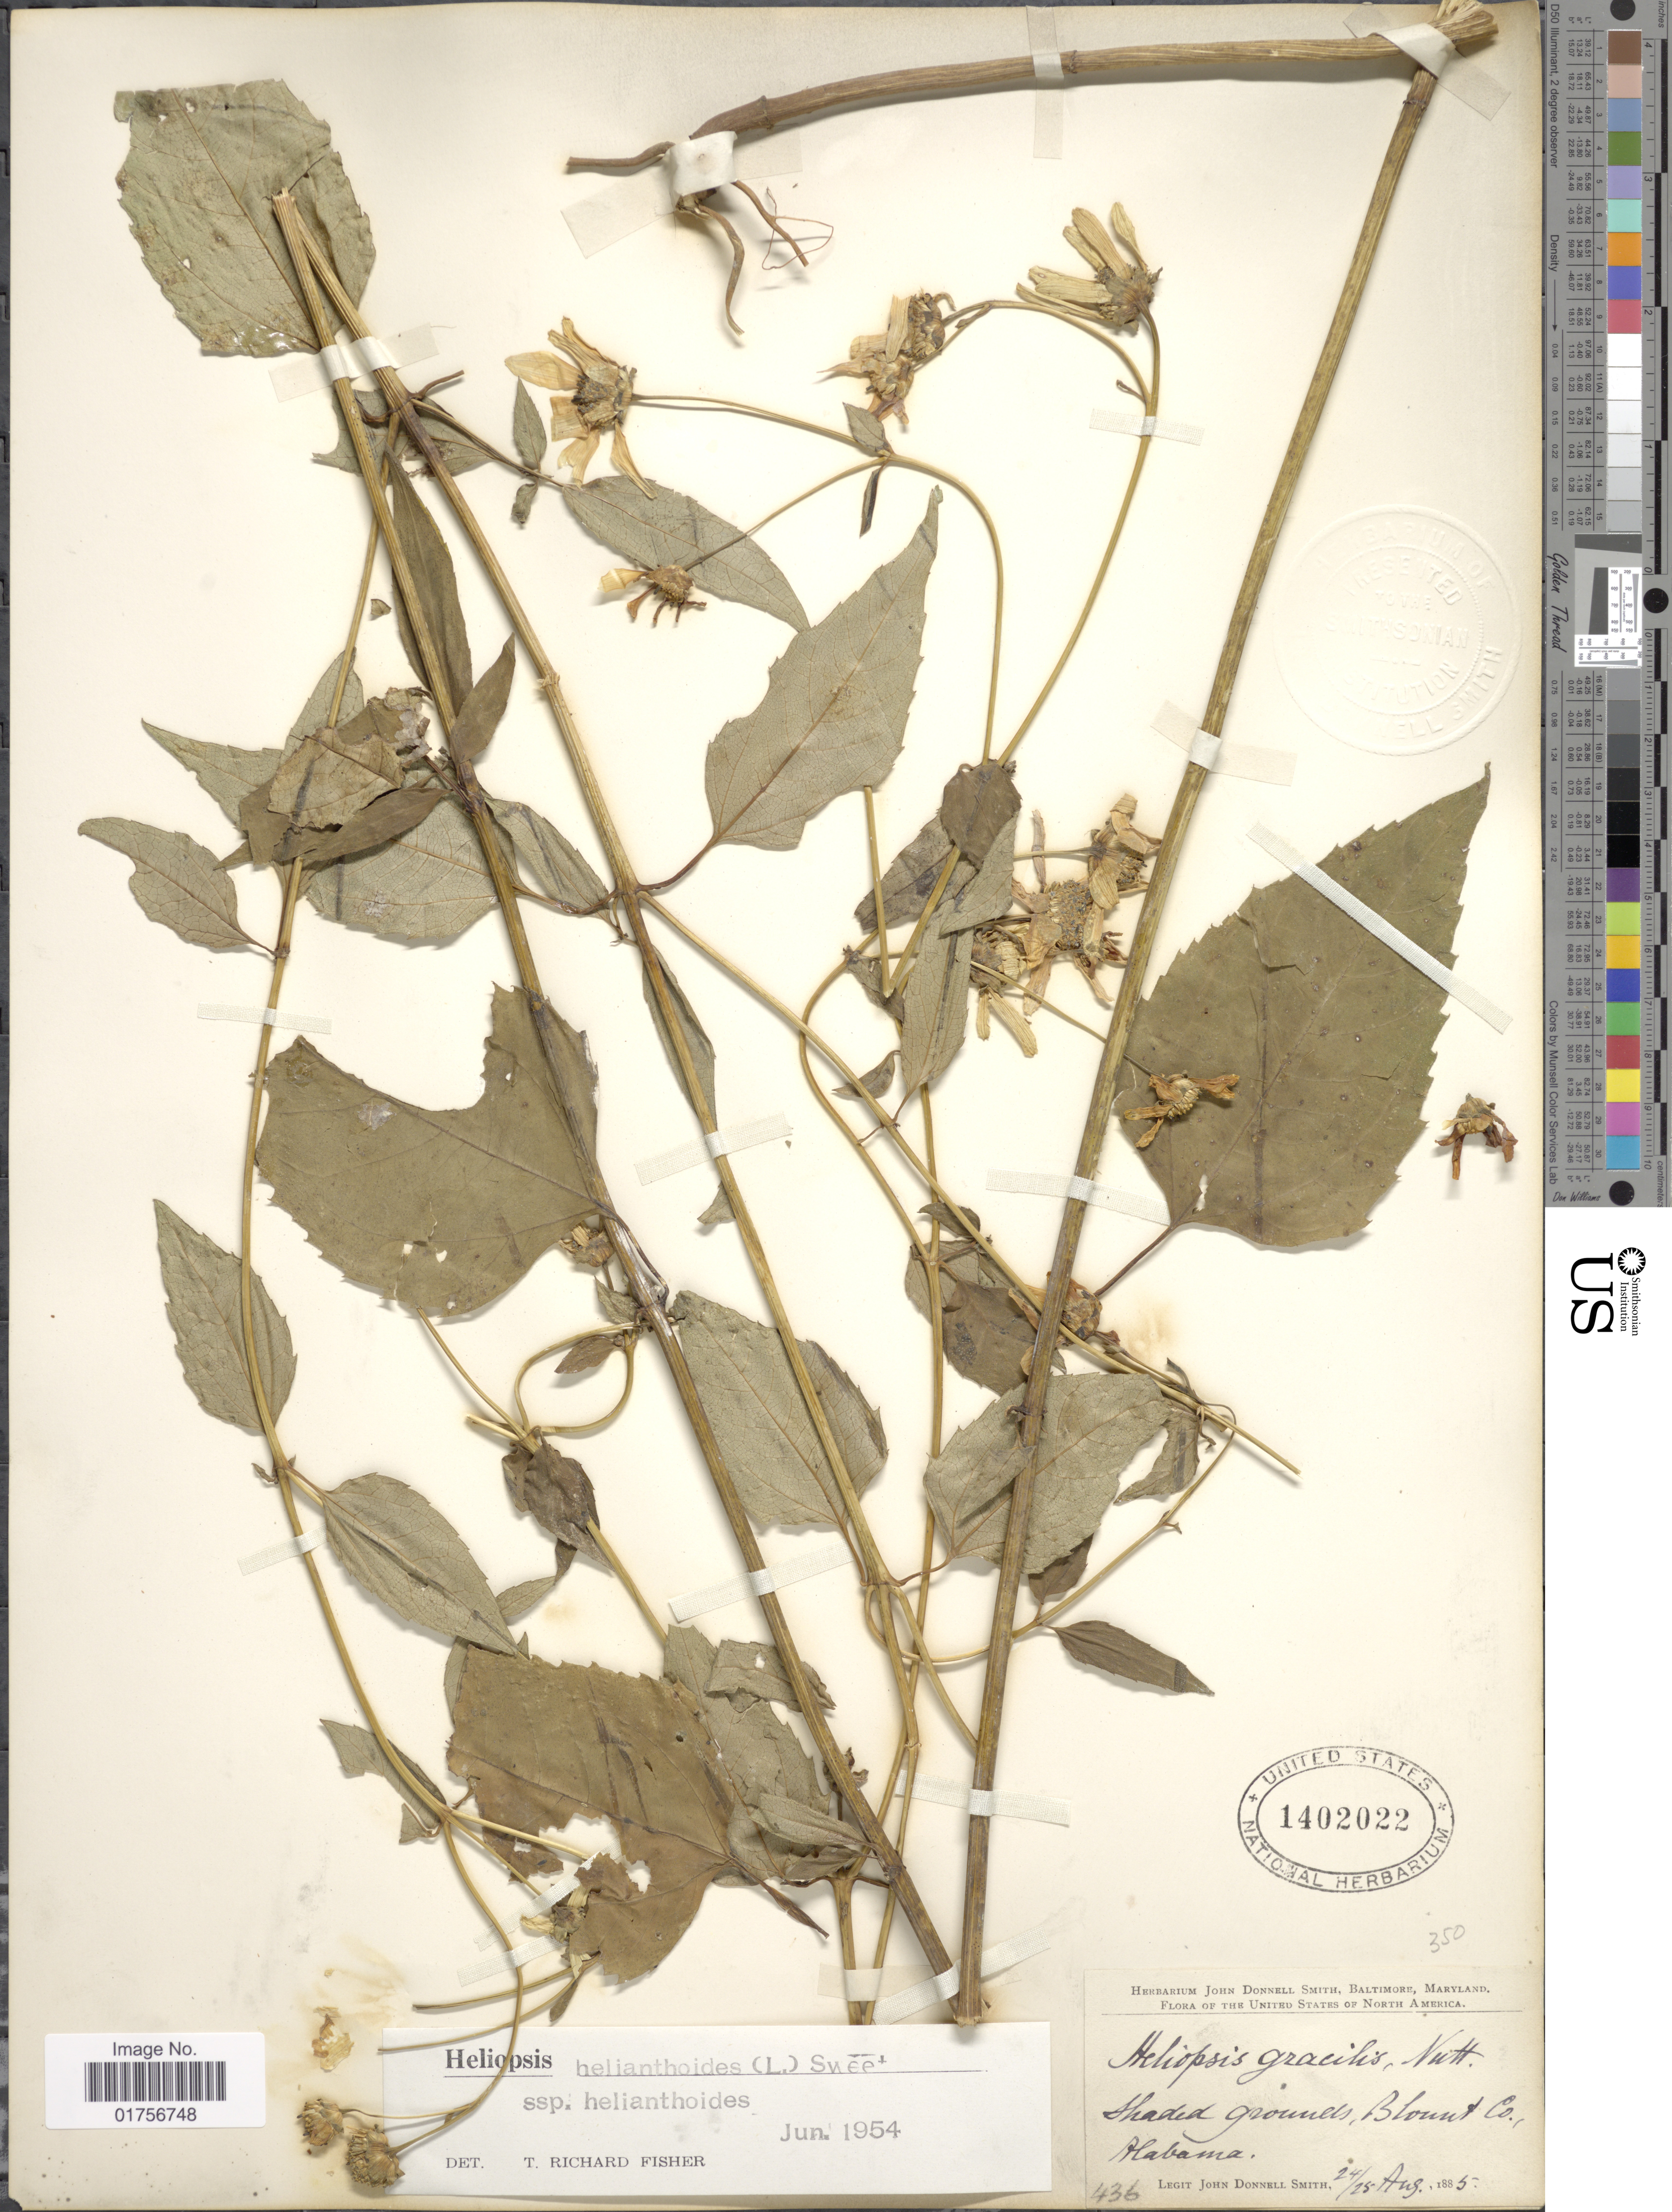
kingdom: Plantae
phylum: Tracheophyta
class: Magnoliopsida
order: Asterales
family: Asteraceae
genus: Heliopsis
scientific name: Heliopsis helianthoides subsp. helianthoides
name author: (L.) Sweet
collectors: J. Donnell Smith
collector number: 436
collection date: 1885-08-24/1885-08-25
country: United States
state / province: Alabama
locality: Shaded grounds, Blount Co., Alabama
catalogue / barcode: US 1402022